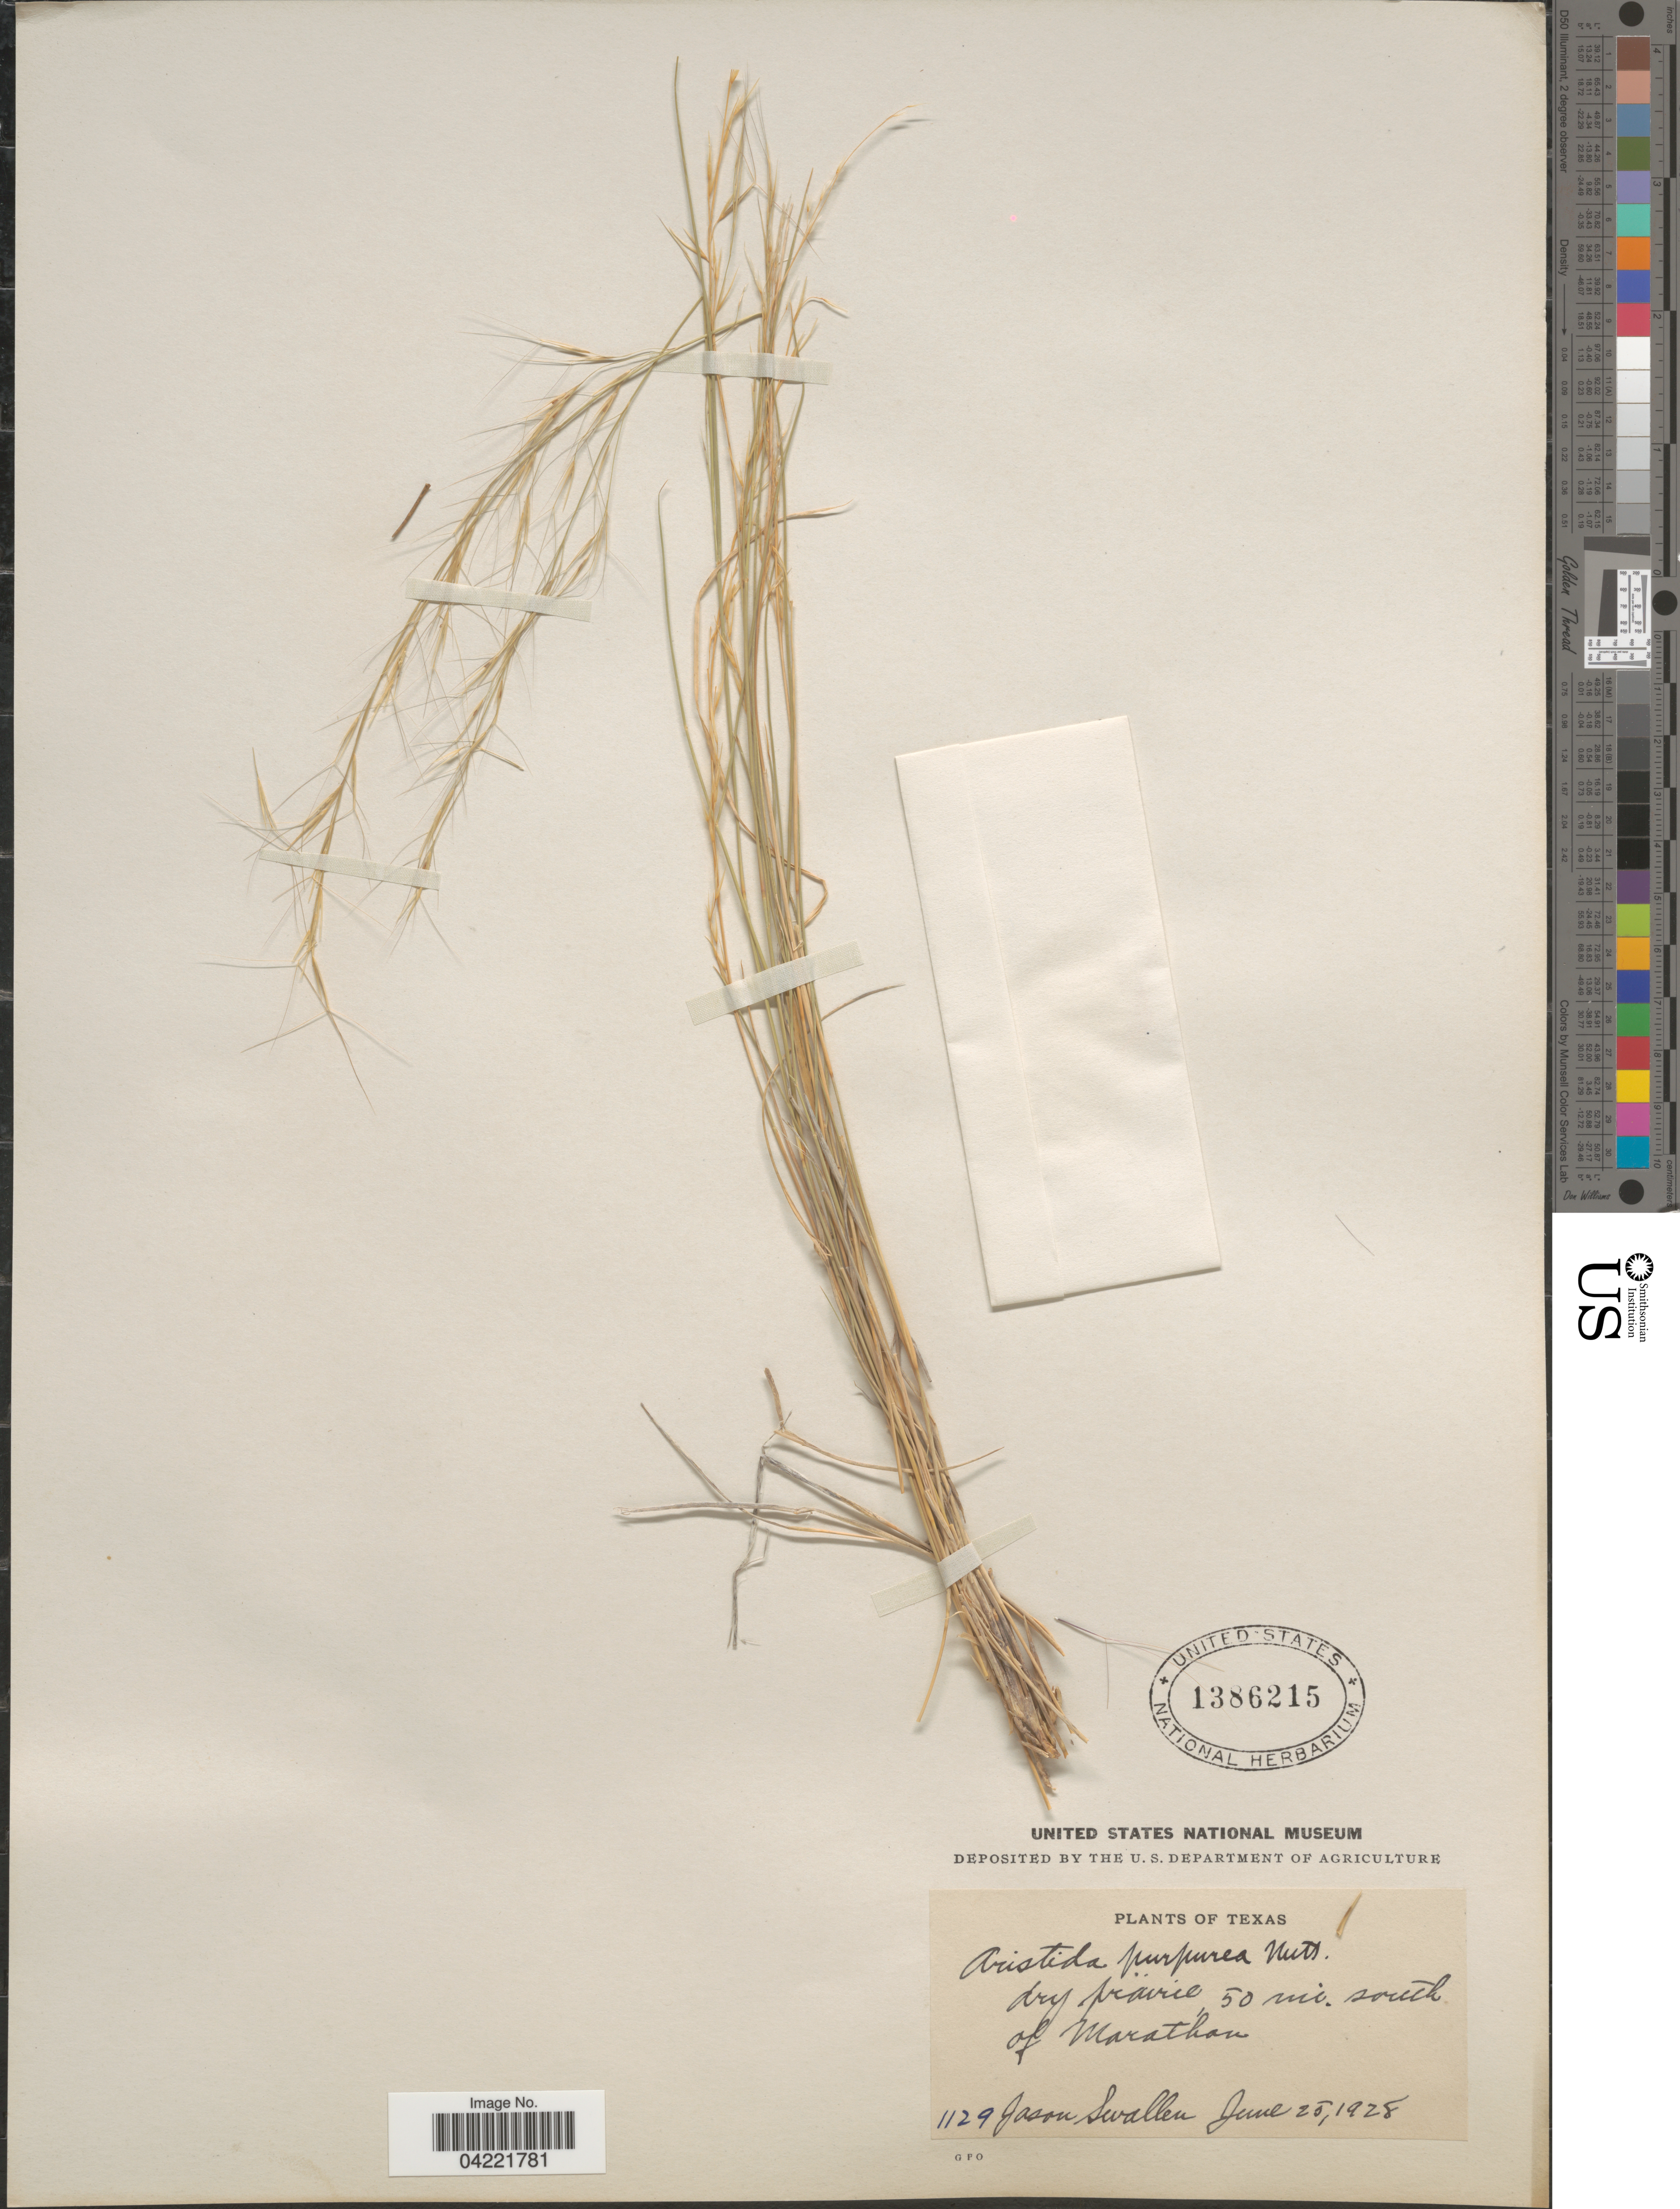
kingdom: Plantae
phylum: Tracheophyta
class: Liliopsida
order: Poales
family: Poaceae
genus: Aristida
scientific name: Aristida purpurea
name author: Nutt.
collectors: J. R. Swallen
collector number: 1129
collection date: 1928-06-25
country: United States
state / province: Texas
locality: Dry prairie 50 mi. south of Marathon.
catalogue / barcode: US 1386215